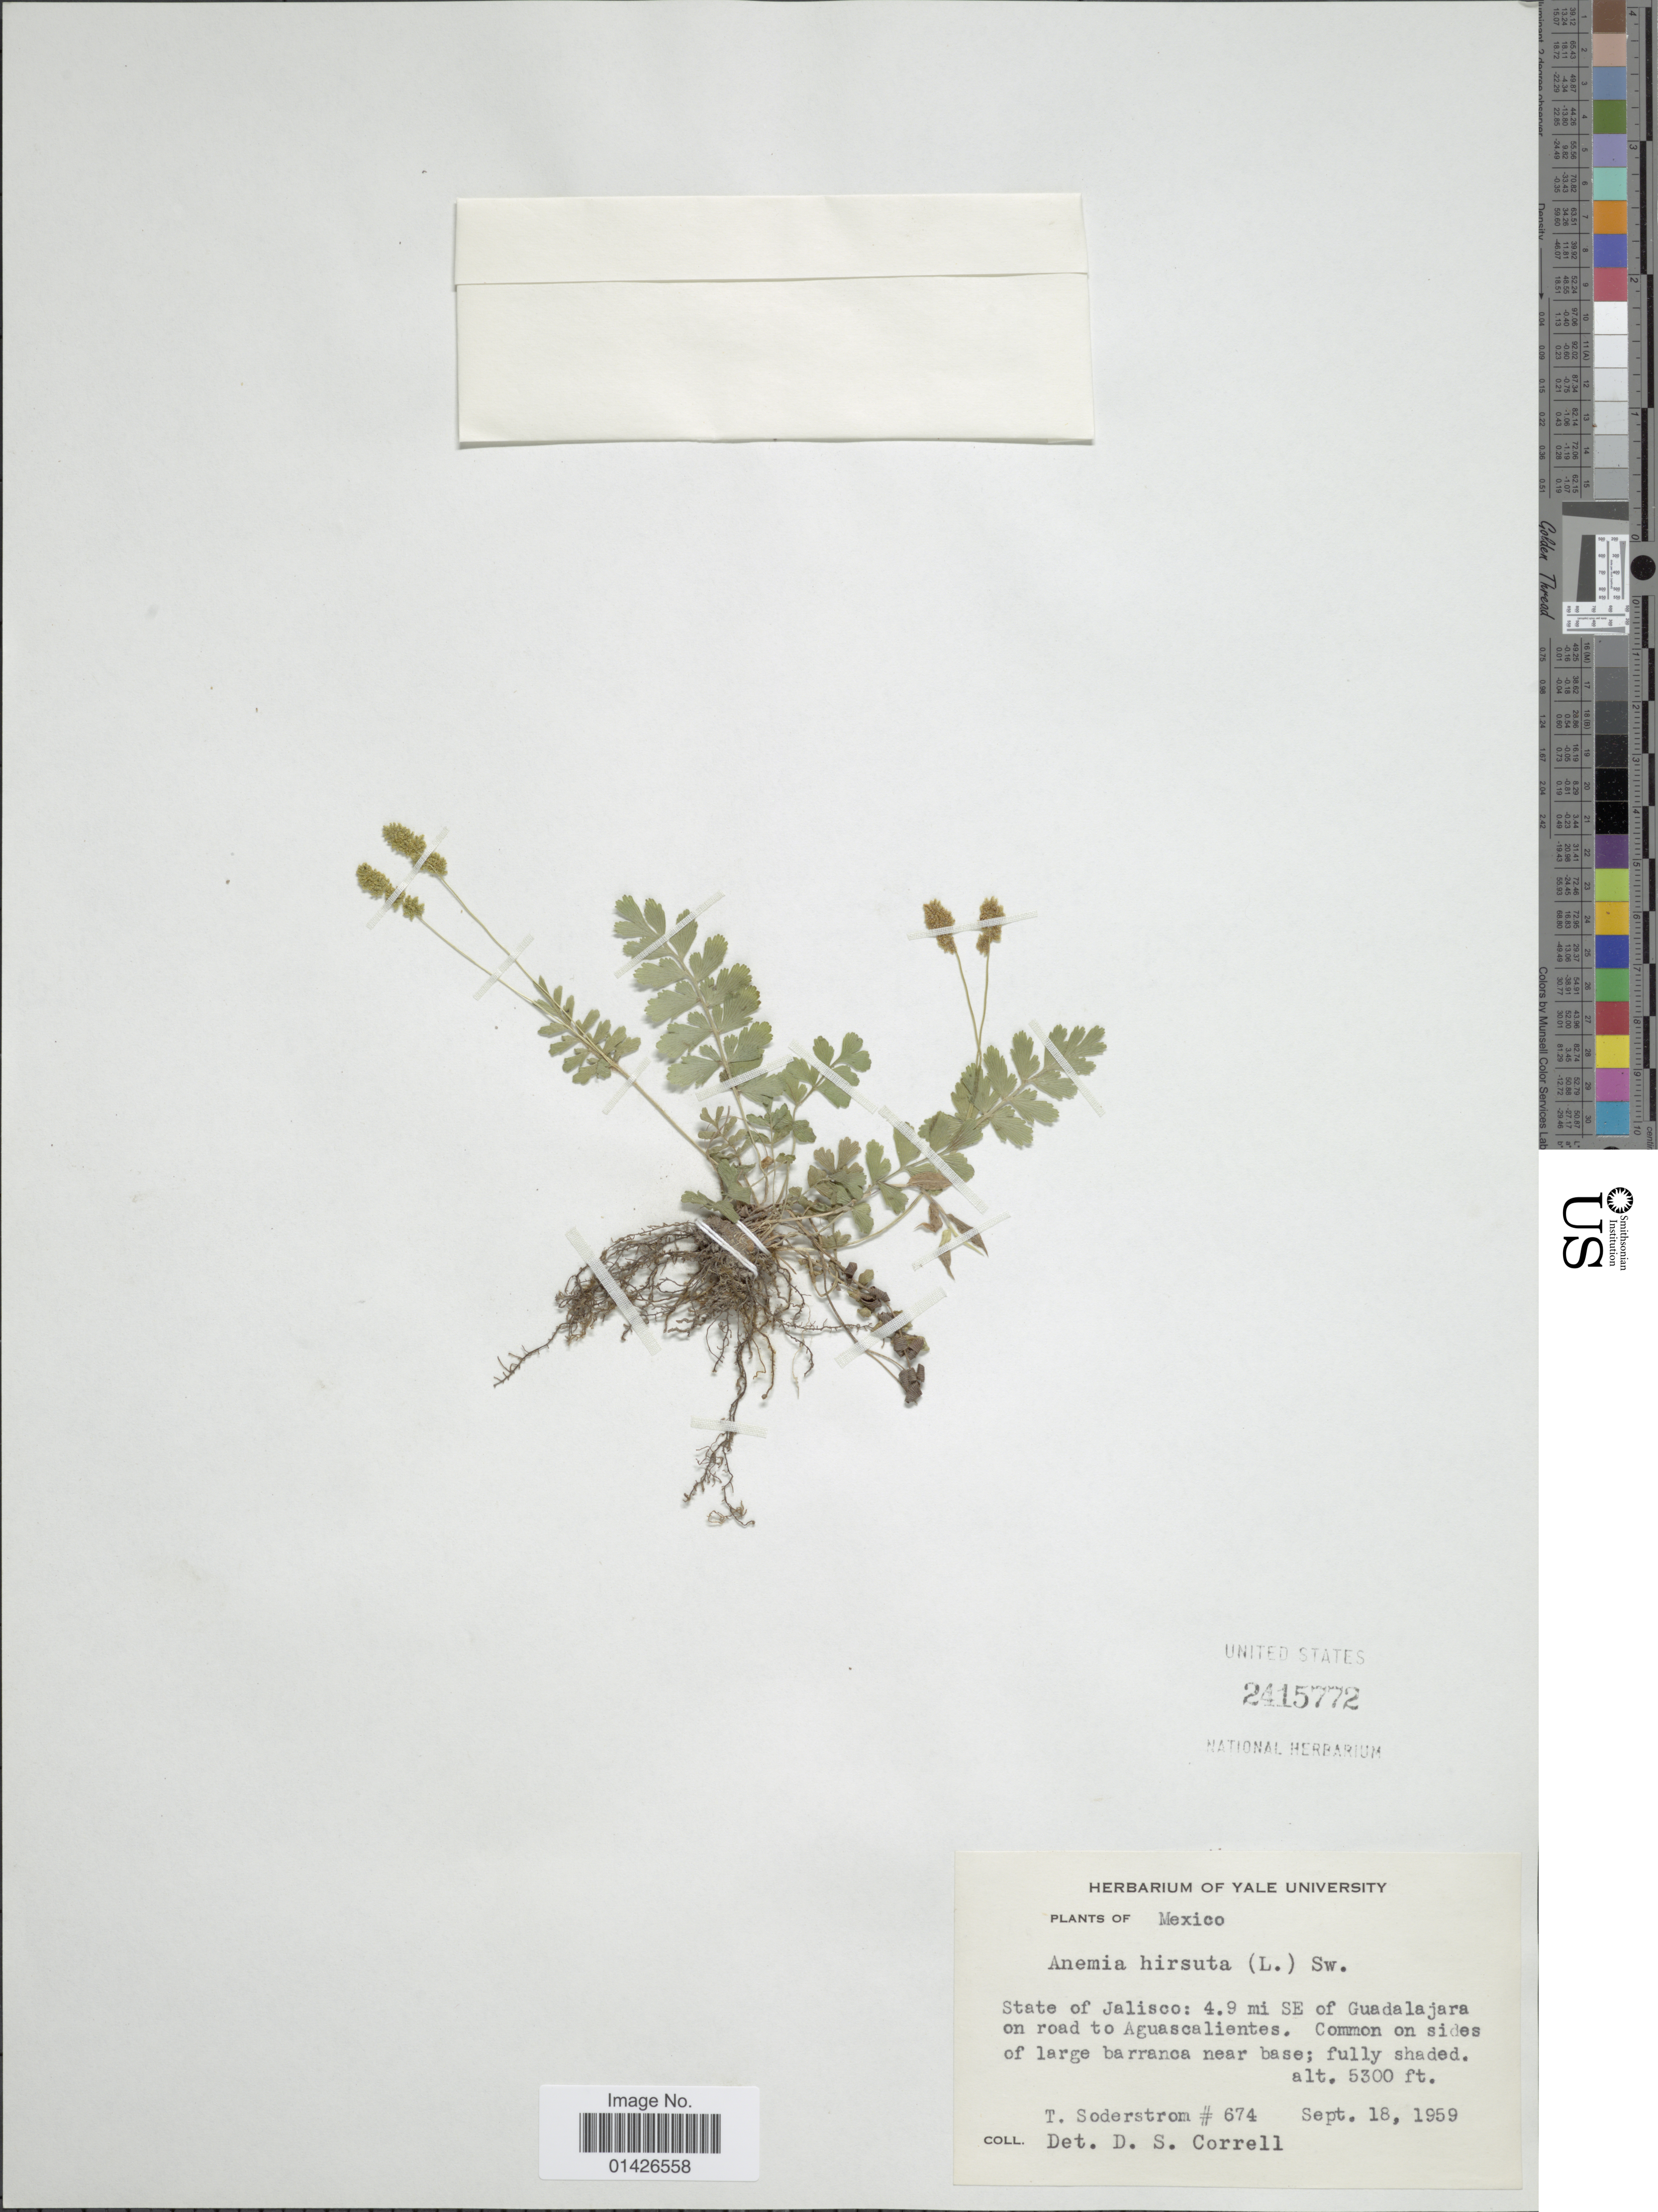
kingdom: Plantae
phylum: Tracheophyta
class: Polypodiopsida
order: Schizaeales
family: Anemiaceae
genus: Anemia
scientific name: Anemia hirsuta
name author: (L.) Sw.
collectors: T. R. Soderstrom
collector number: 674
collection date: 1959-09-18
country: Mexico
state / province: Jalisco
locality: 4.9 mi SE of Guadalajara on road to Aguascalientes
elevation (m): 1615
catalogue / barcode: US 2415772